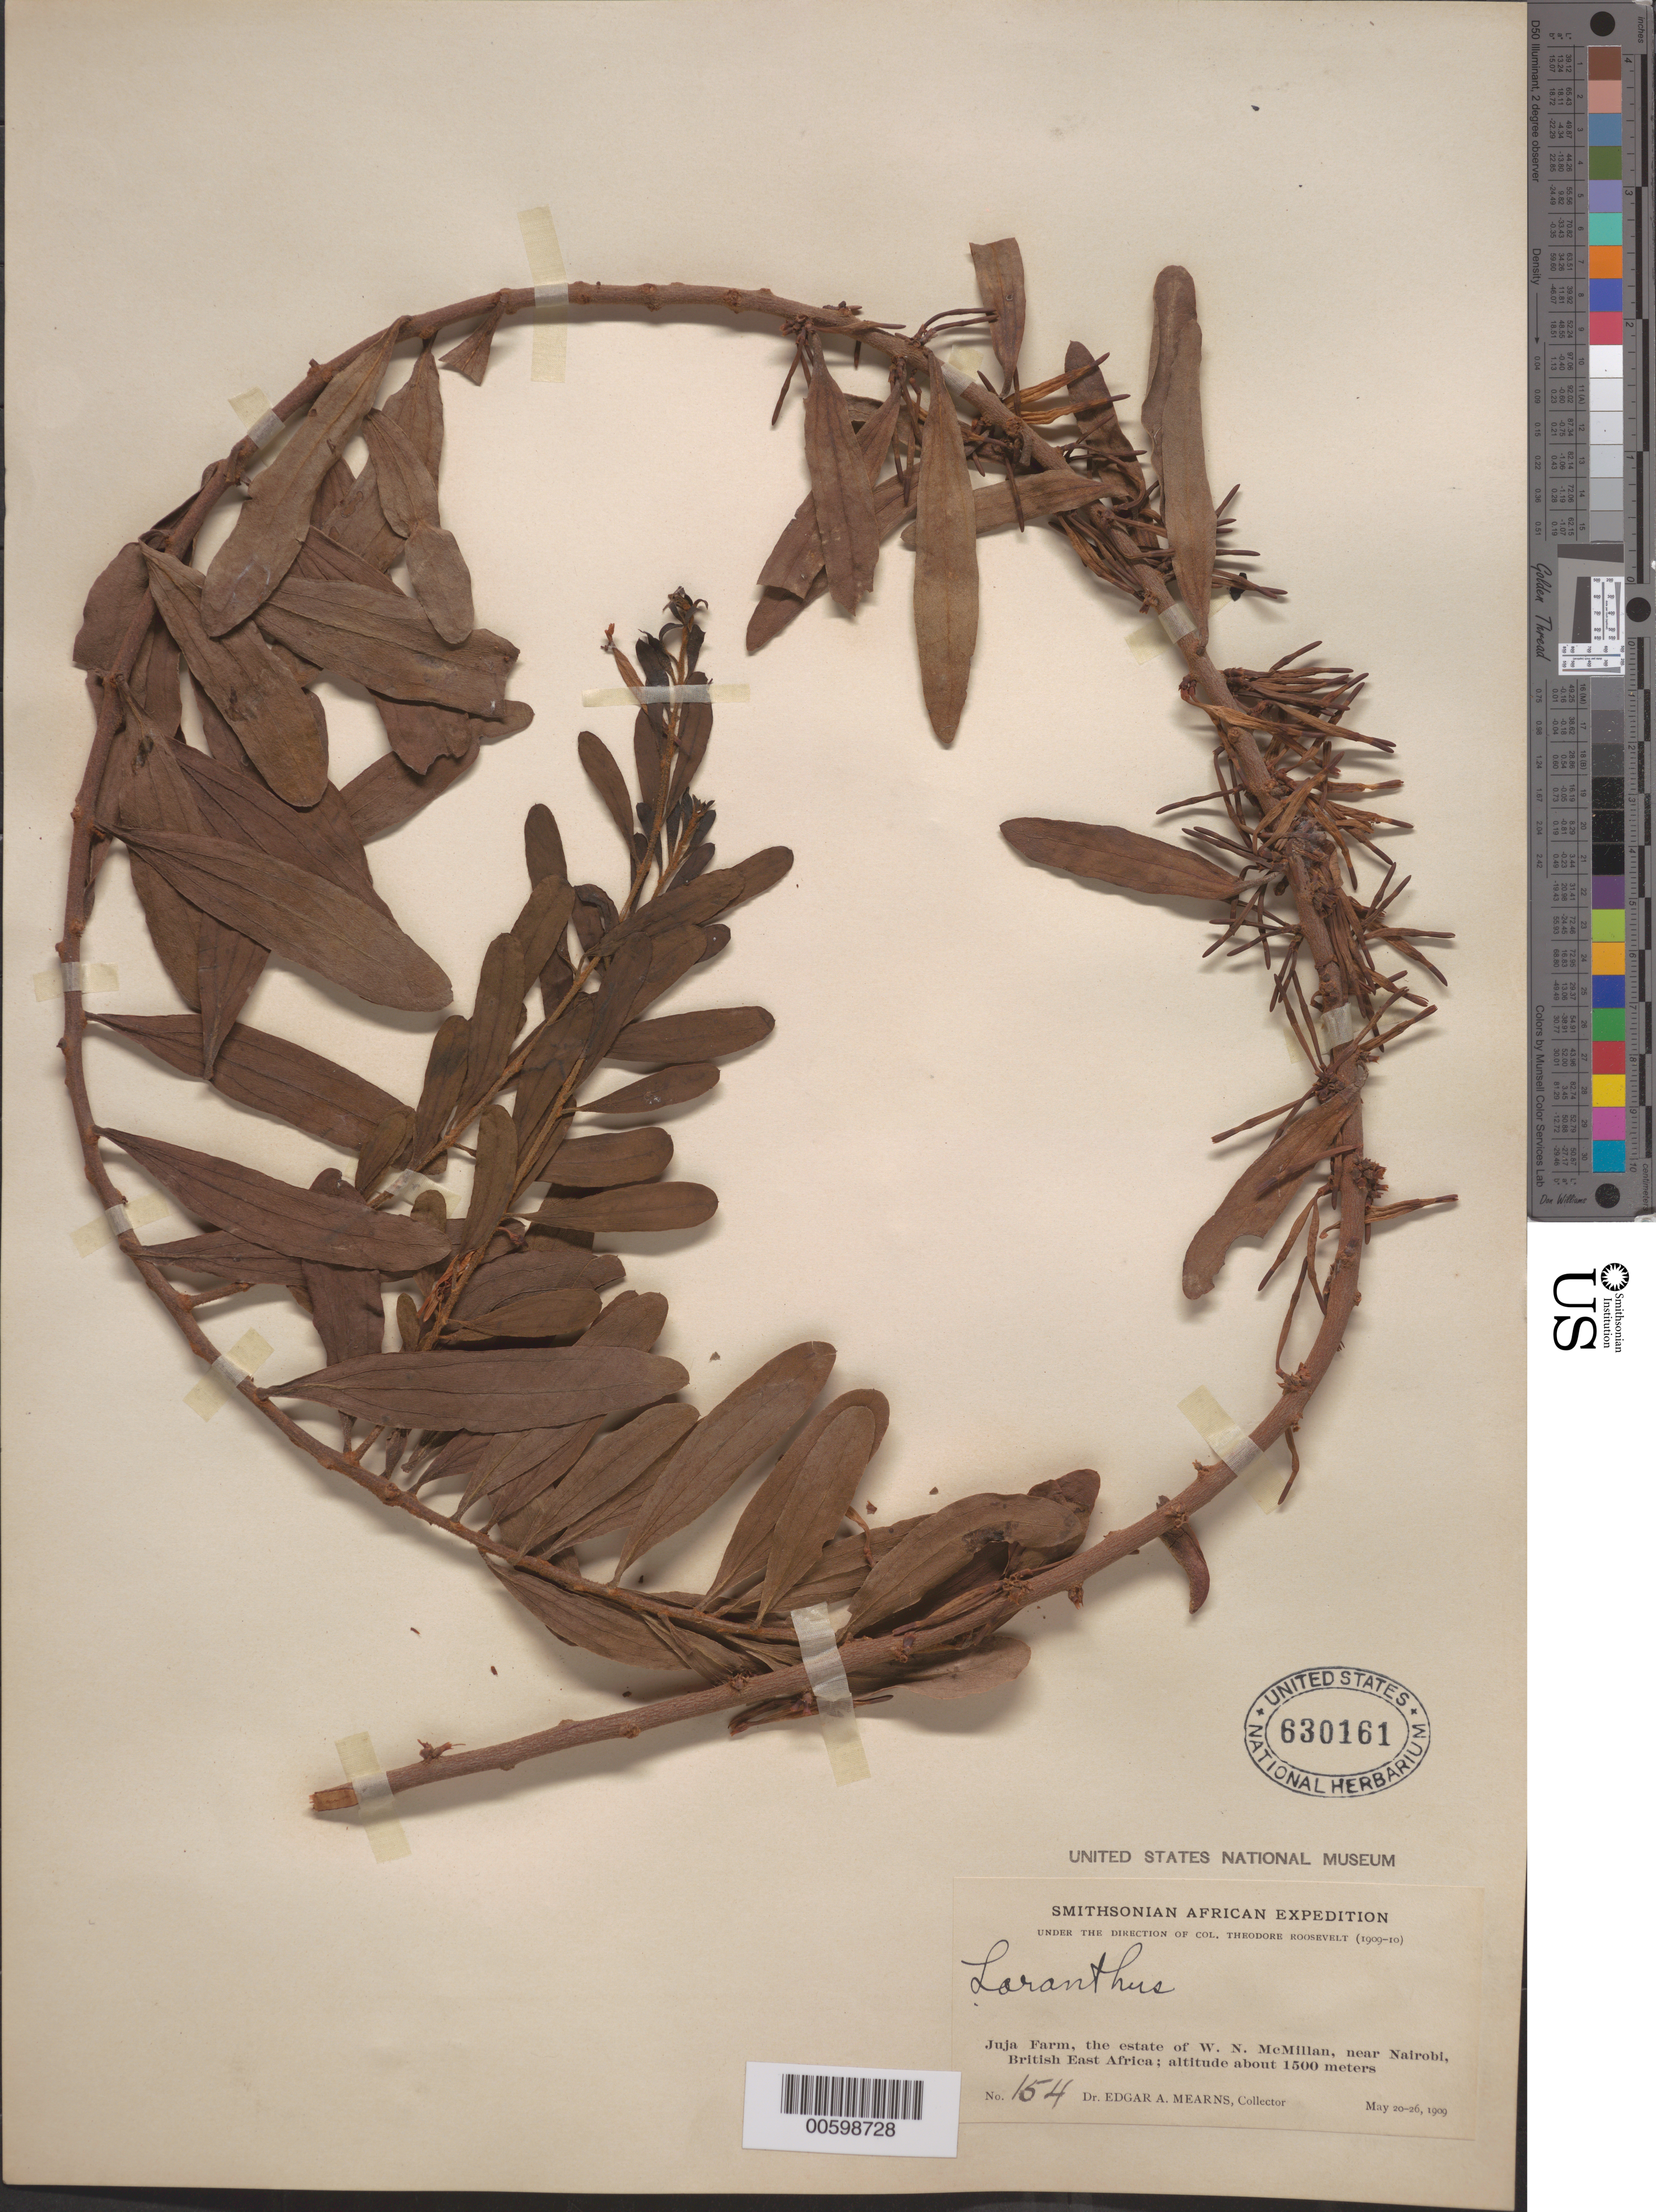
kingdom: Plantae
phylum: Tracheophyta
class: Magnoliopsida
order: Santalales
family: Loranthaceae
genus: Loranthus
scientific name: Loranthus sp.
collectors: E. A. Mearns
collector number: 154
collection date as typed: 20 May 1909 to 26 May 1909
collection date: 1909-05-20/1909-05-26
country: Kenya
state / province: Nairobi Area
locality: Juja Farm, the estate of W.N. McMillan, near Nairobi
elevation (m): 1500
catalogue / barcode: US 630161